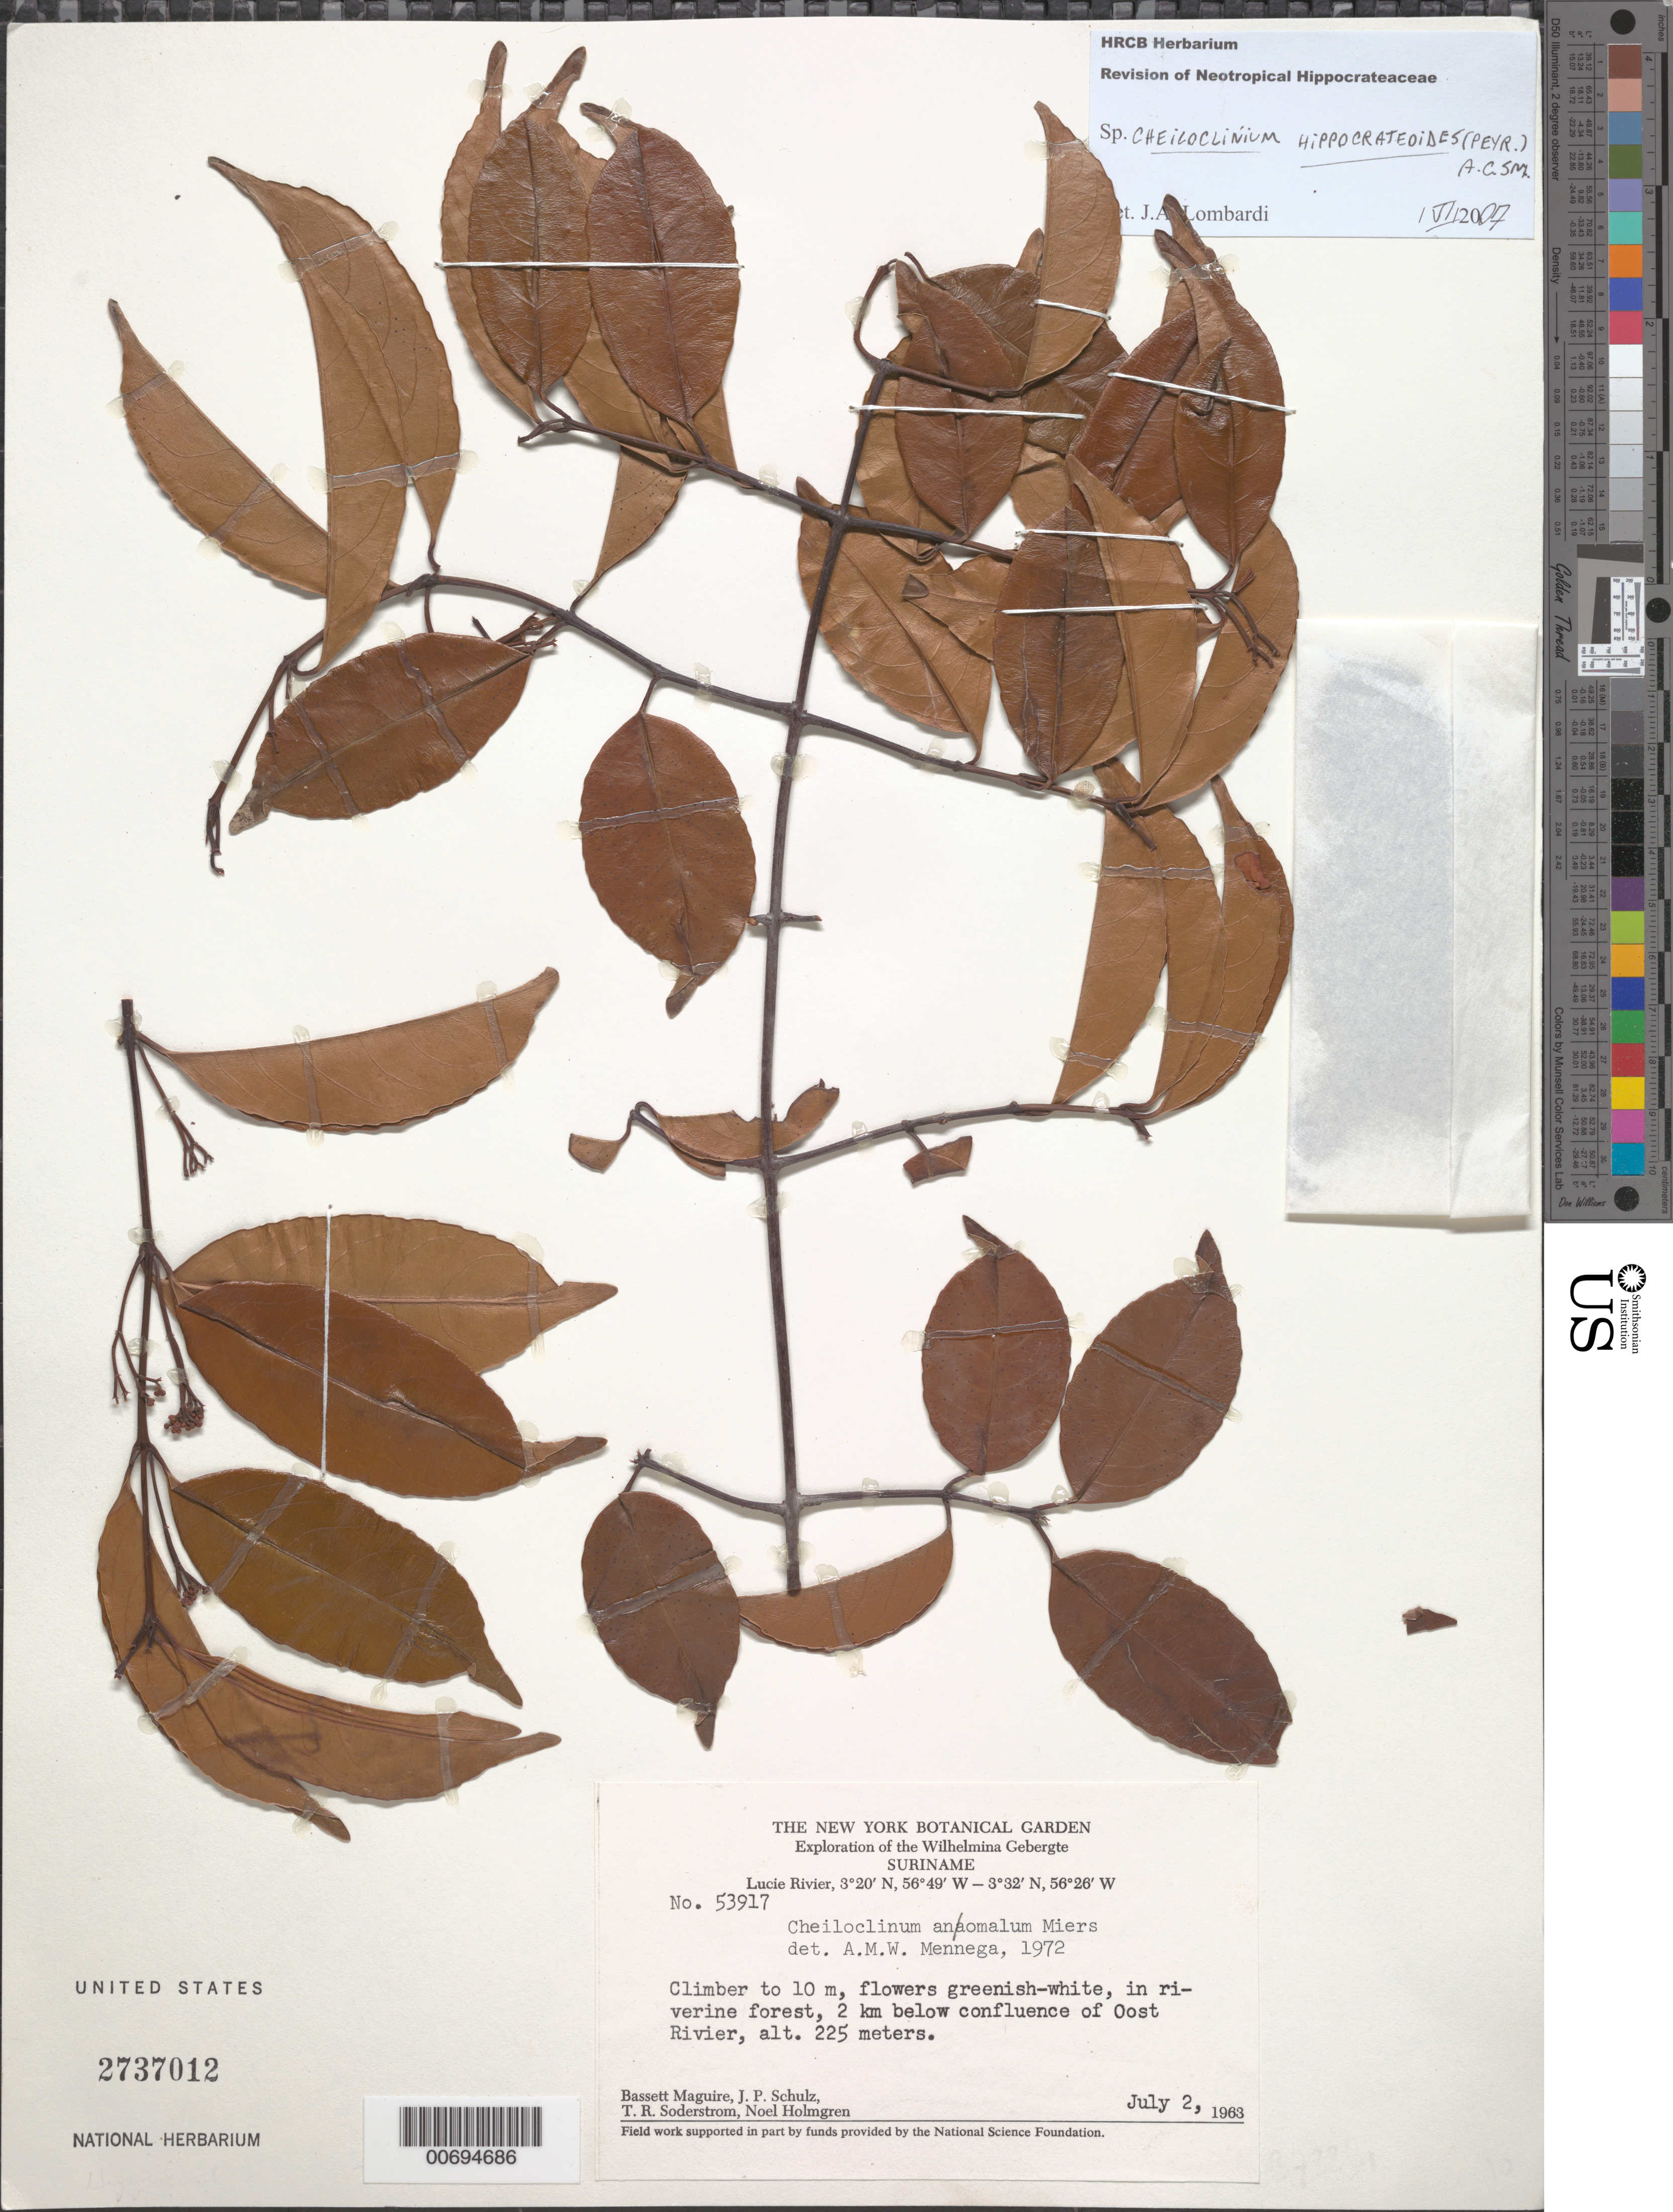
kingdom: Plantae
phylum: Tracheophyta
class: Magnoliopsida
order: Celastrales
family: Celastraceae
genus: Cheiloclinium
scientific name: Cheiloclinium hippocrateoides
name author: (Peyr.) A.C. Sm.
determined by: Lombardi, Julio A.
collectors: B. Maguire, J. P. Schulz, T. R. Soderstrom & N. H. Holmgren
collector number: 53917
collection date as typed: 2-Jul-63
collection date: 1963-07-02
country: Suriname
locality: Lucie R., 2 km below confluence with Oost R., Wilhelmina Gebergte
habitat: Riverine forest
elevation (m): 225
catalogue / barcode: US 2717012